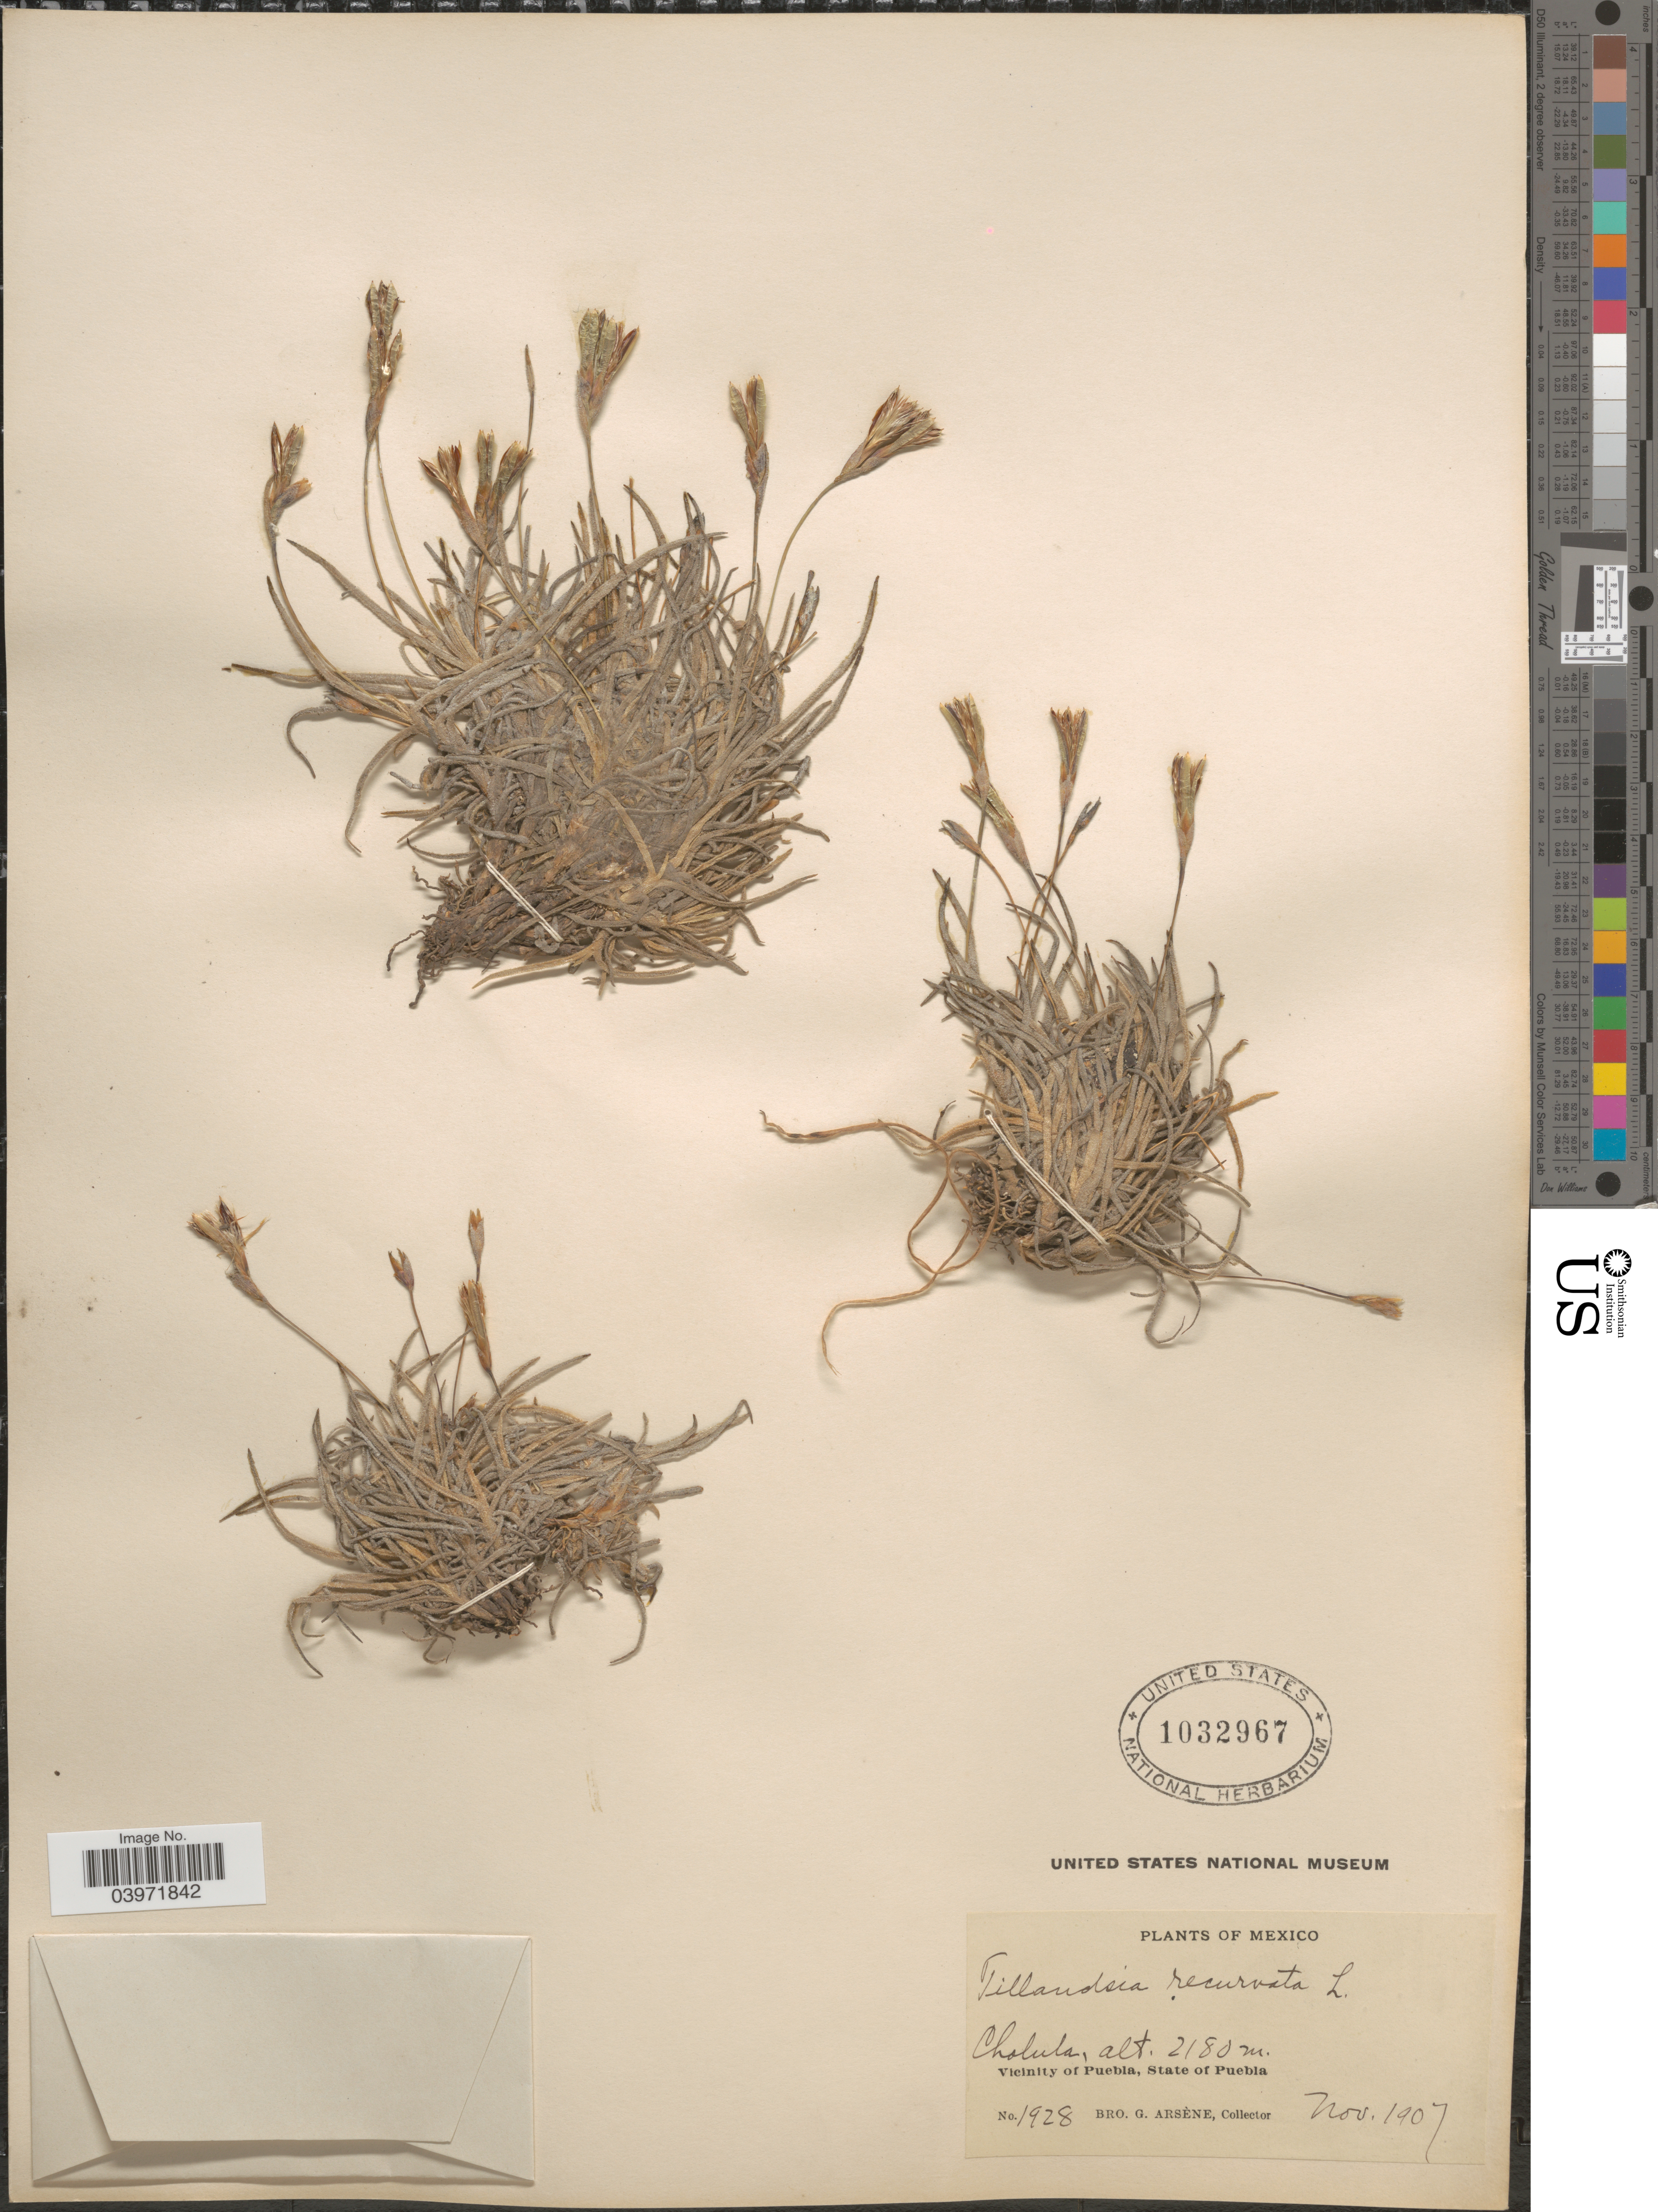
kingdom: Plantae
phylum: Tracheophyta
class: Liliopsida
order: Poales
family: Bromeliaceae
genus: Tillandsia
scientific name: Tillandsia recurvata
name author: L.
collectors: Bro. G. Arsène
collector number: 1928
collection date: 1907-11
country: Mexico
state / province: Puebla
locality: Cholula. Vicinity of Puebla.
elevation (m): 2180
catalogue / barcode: US 1032967